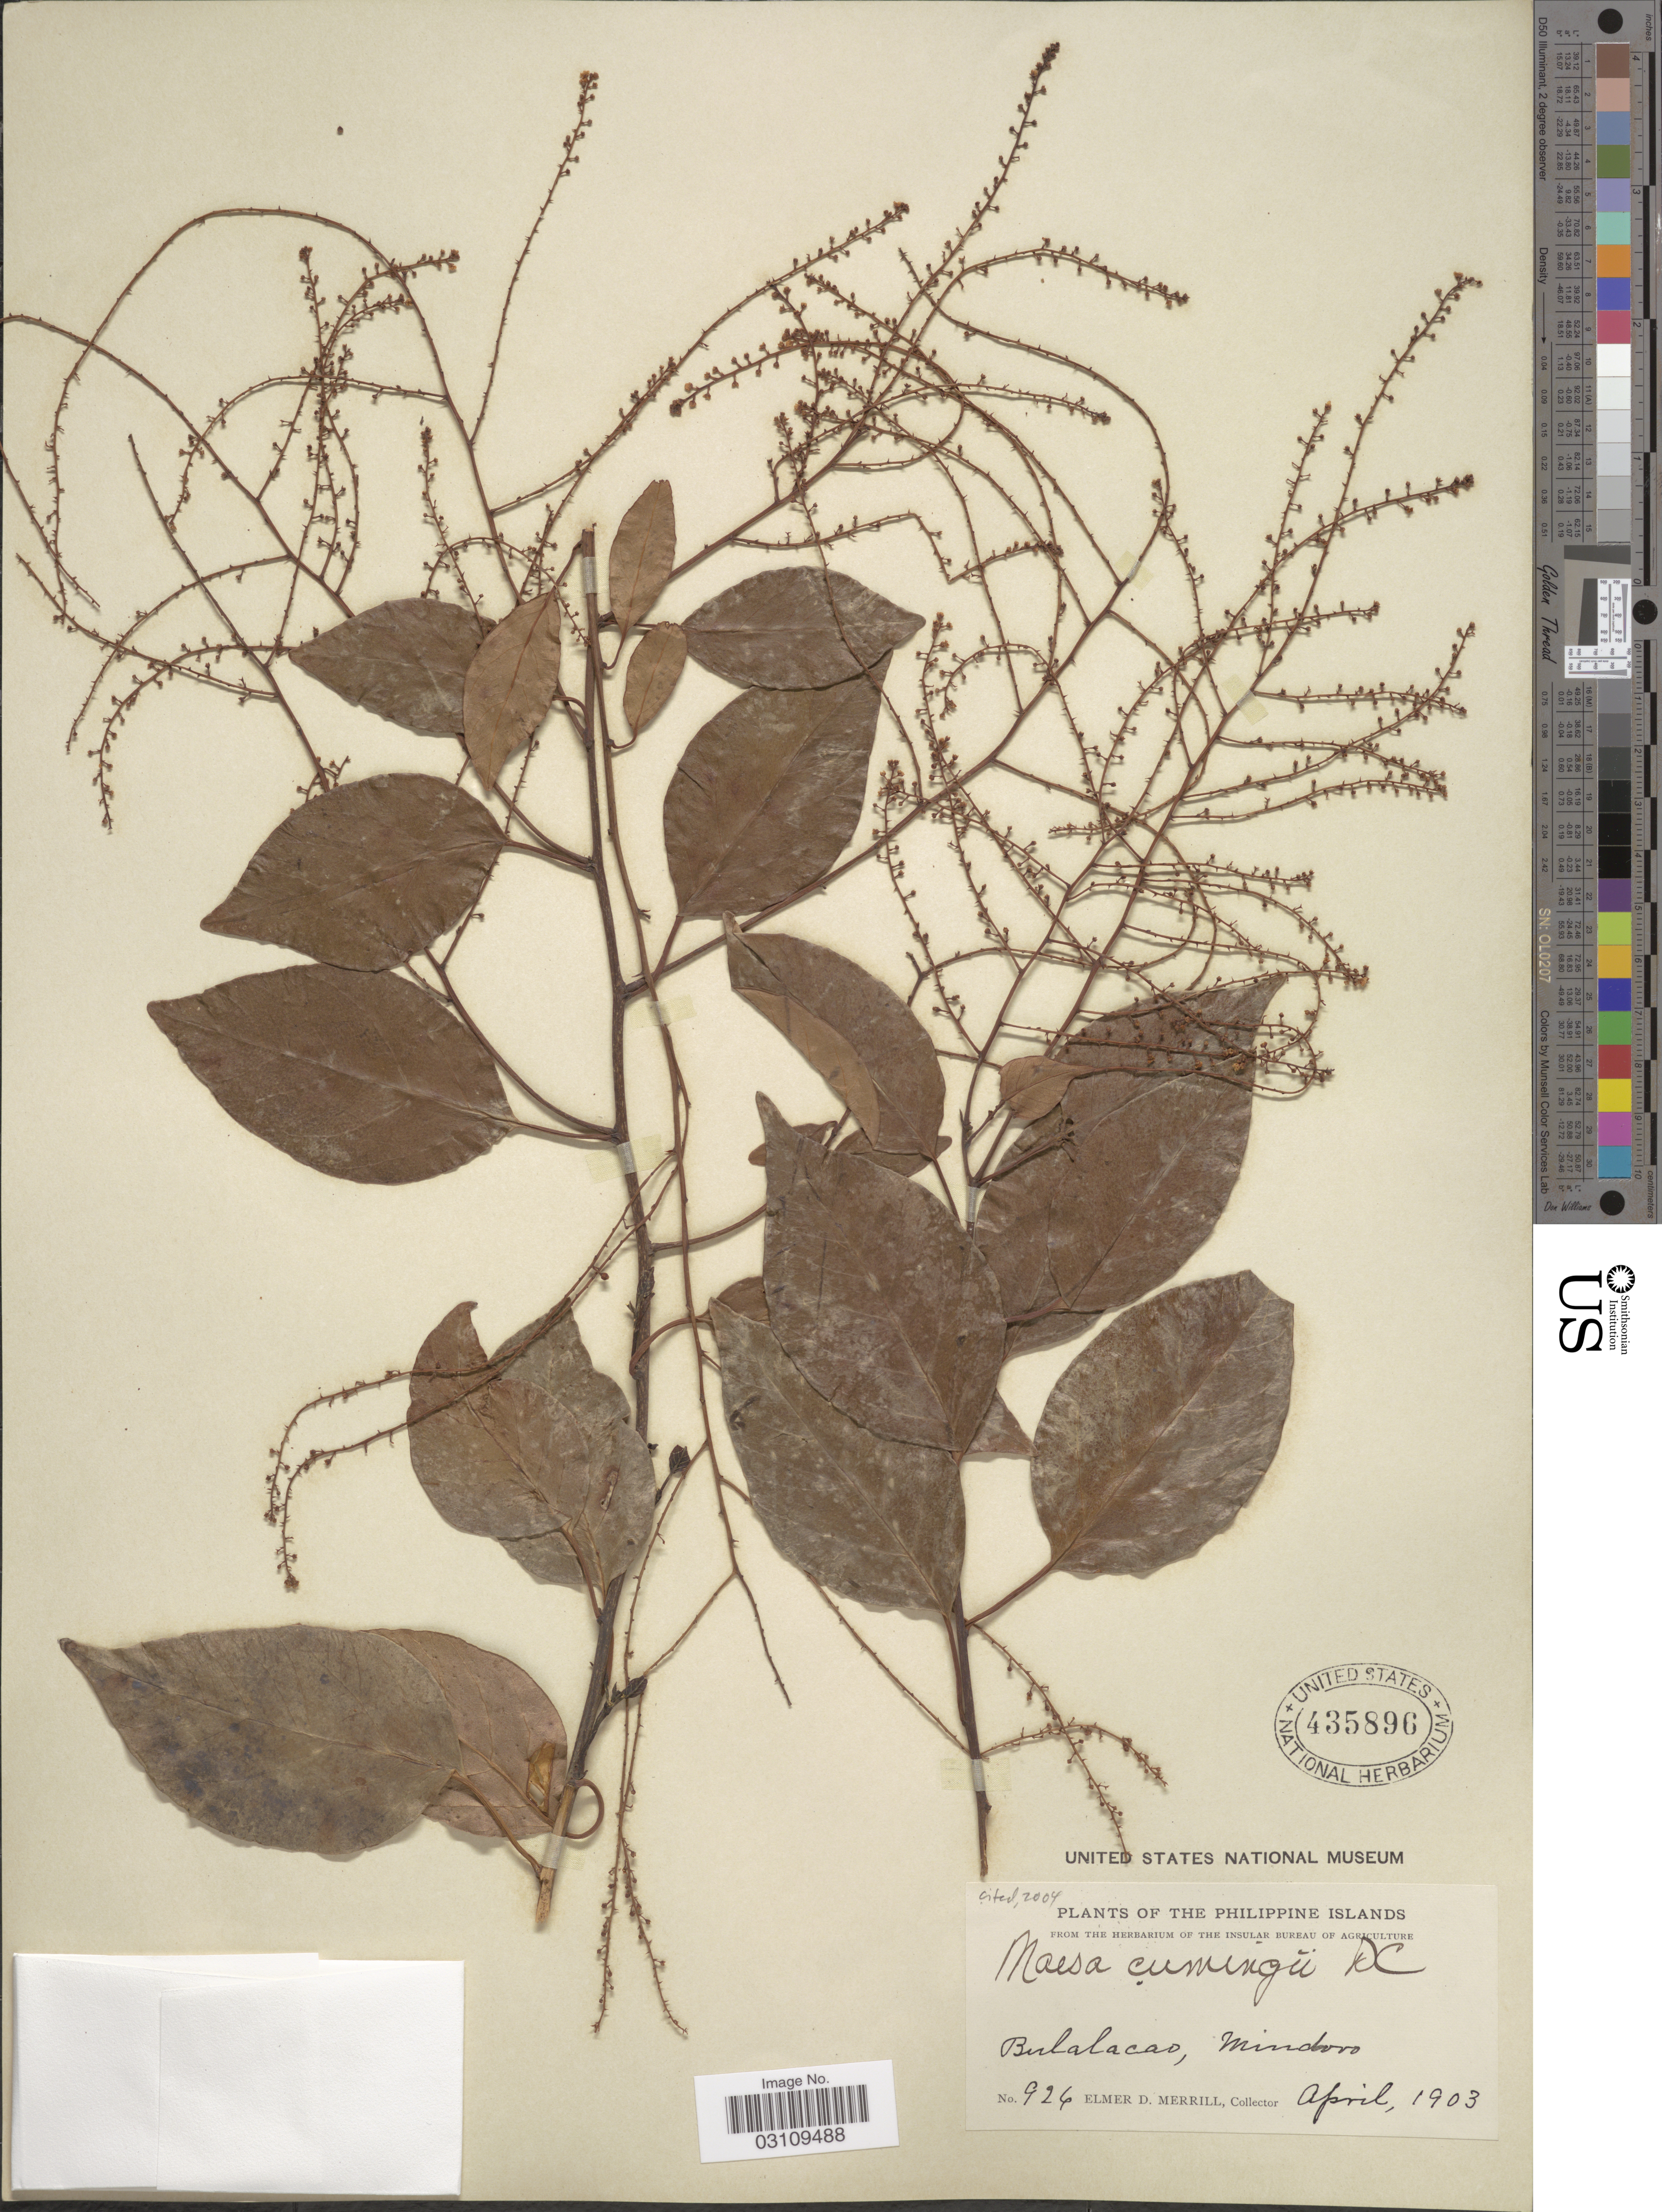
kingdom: Plantae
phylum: Tracheophyta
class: Magnoliopsida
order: Ericales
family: Primulaceae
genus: Maesa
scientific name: Maesa cumingii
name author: Mez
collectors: E. D. Merrill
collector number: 926*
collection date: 1903-04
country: Philippines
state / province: Mimaropa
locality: Bulalaco, Mindoro.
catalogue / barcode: US 435896